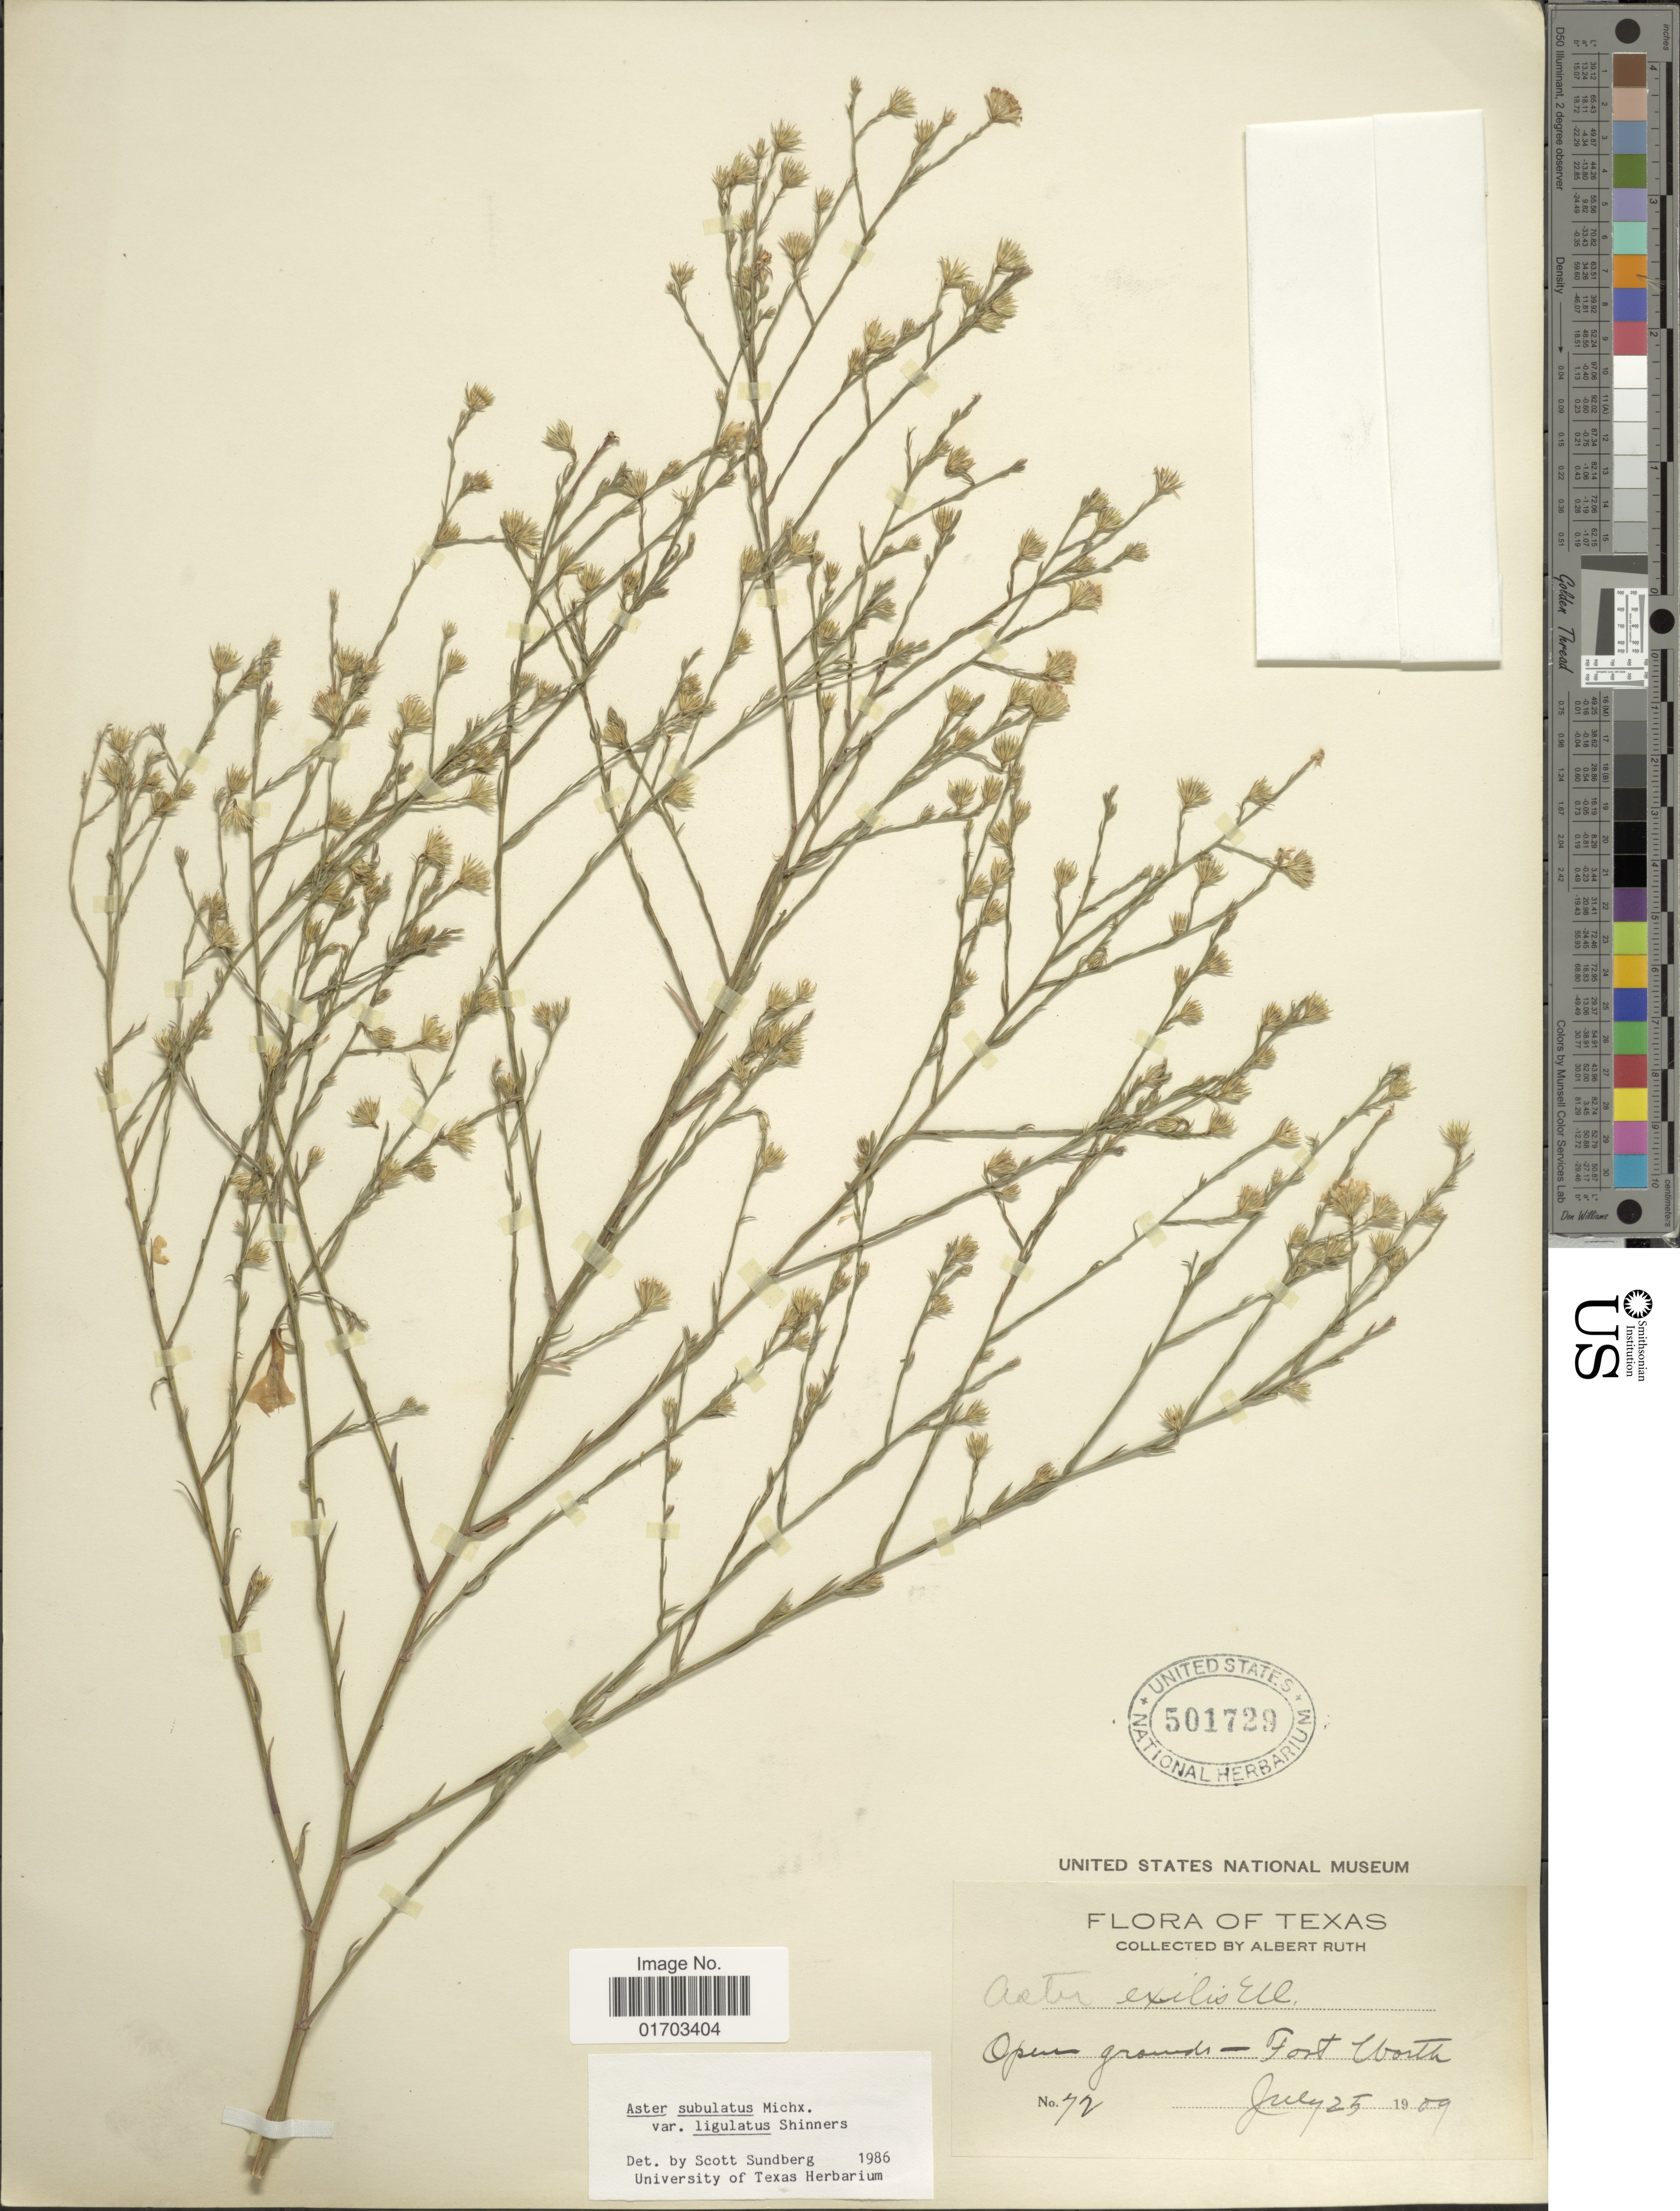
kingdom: Plantae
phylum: Tracheophyta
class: Magnoliopsida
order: Asterales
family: Asteraceae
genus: Symphyotrichum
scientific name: Symphyotrichum subulatum var. ligulatum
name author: (Shinners) S.D. Sundb.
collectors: A. Ruth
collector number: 72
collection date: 1909-07-25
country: United States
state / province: Texas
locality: Open grounds-Fort Worth.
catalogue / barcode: US 501729